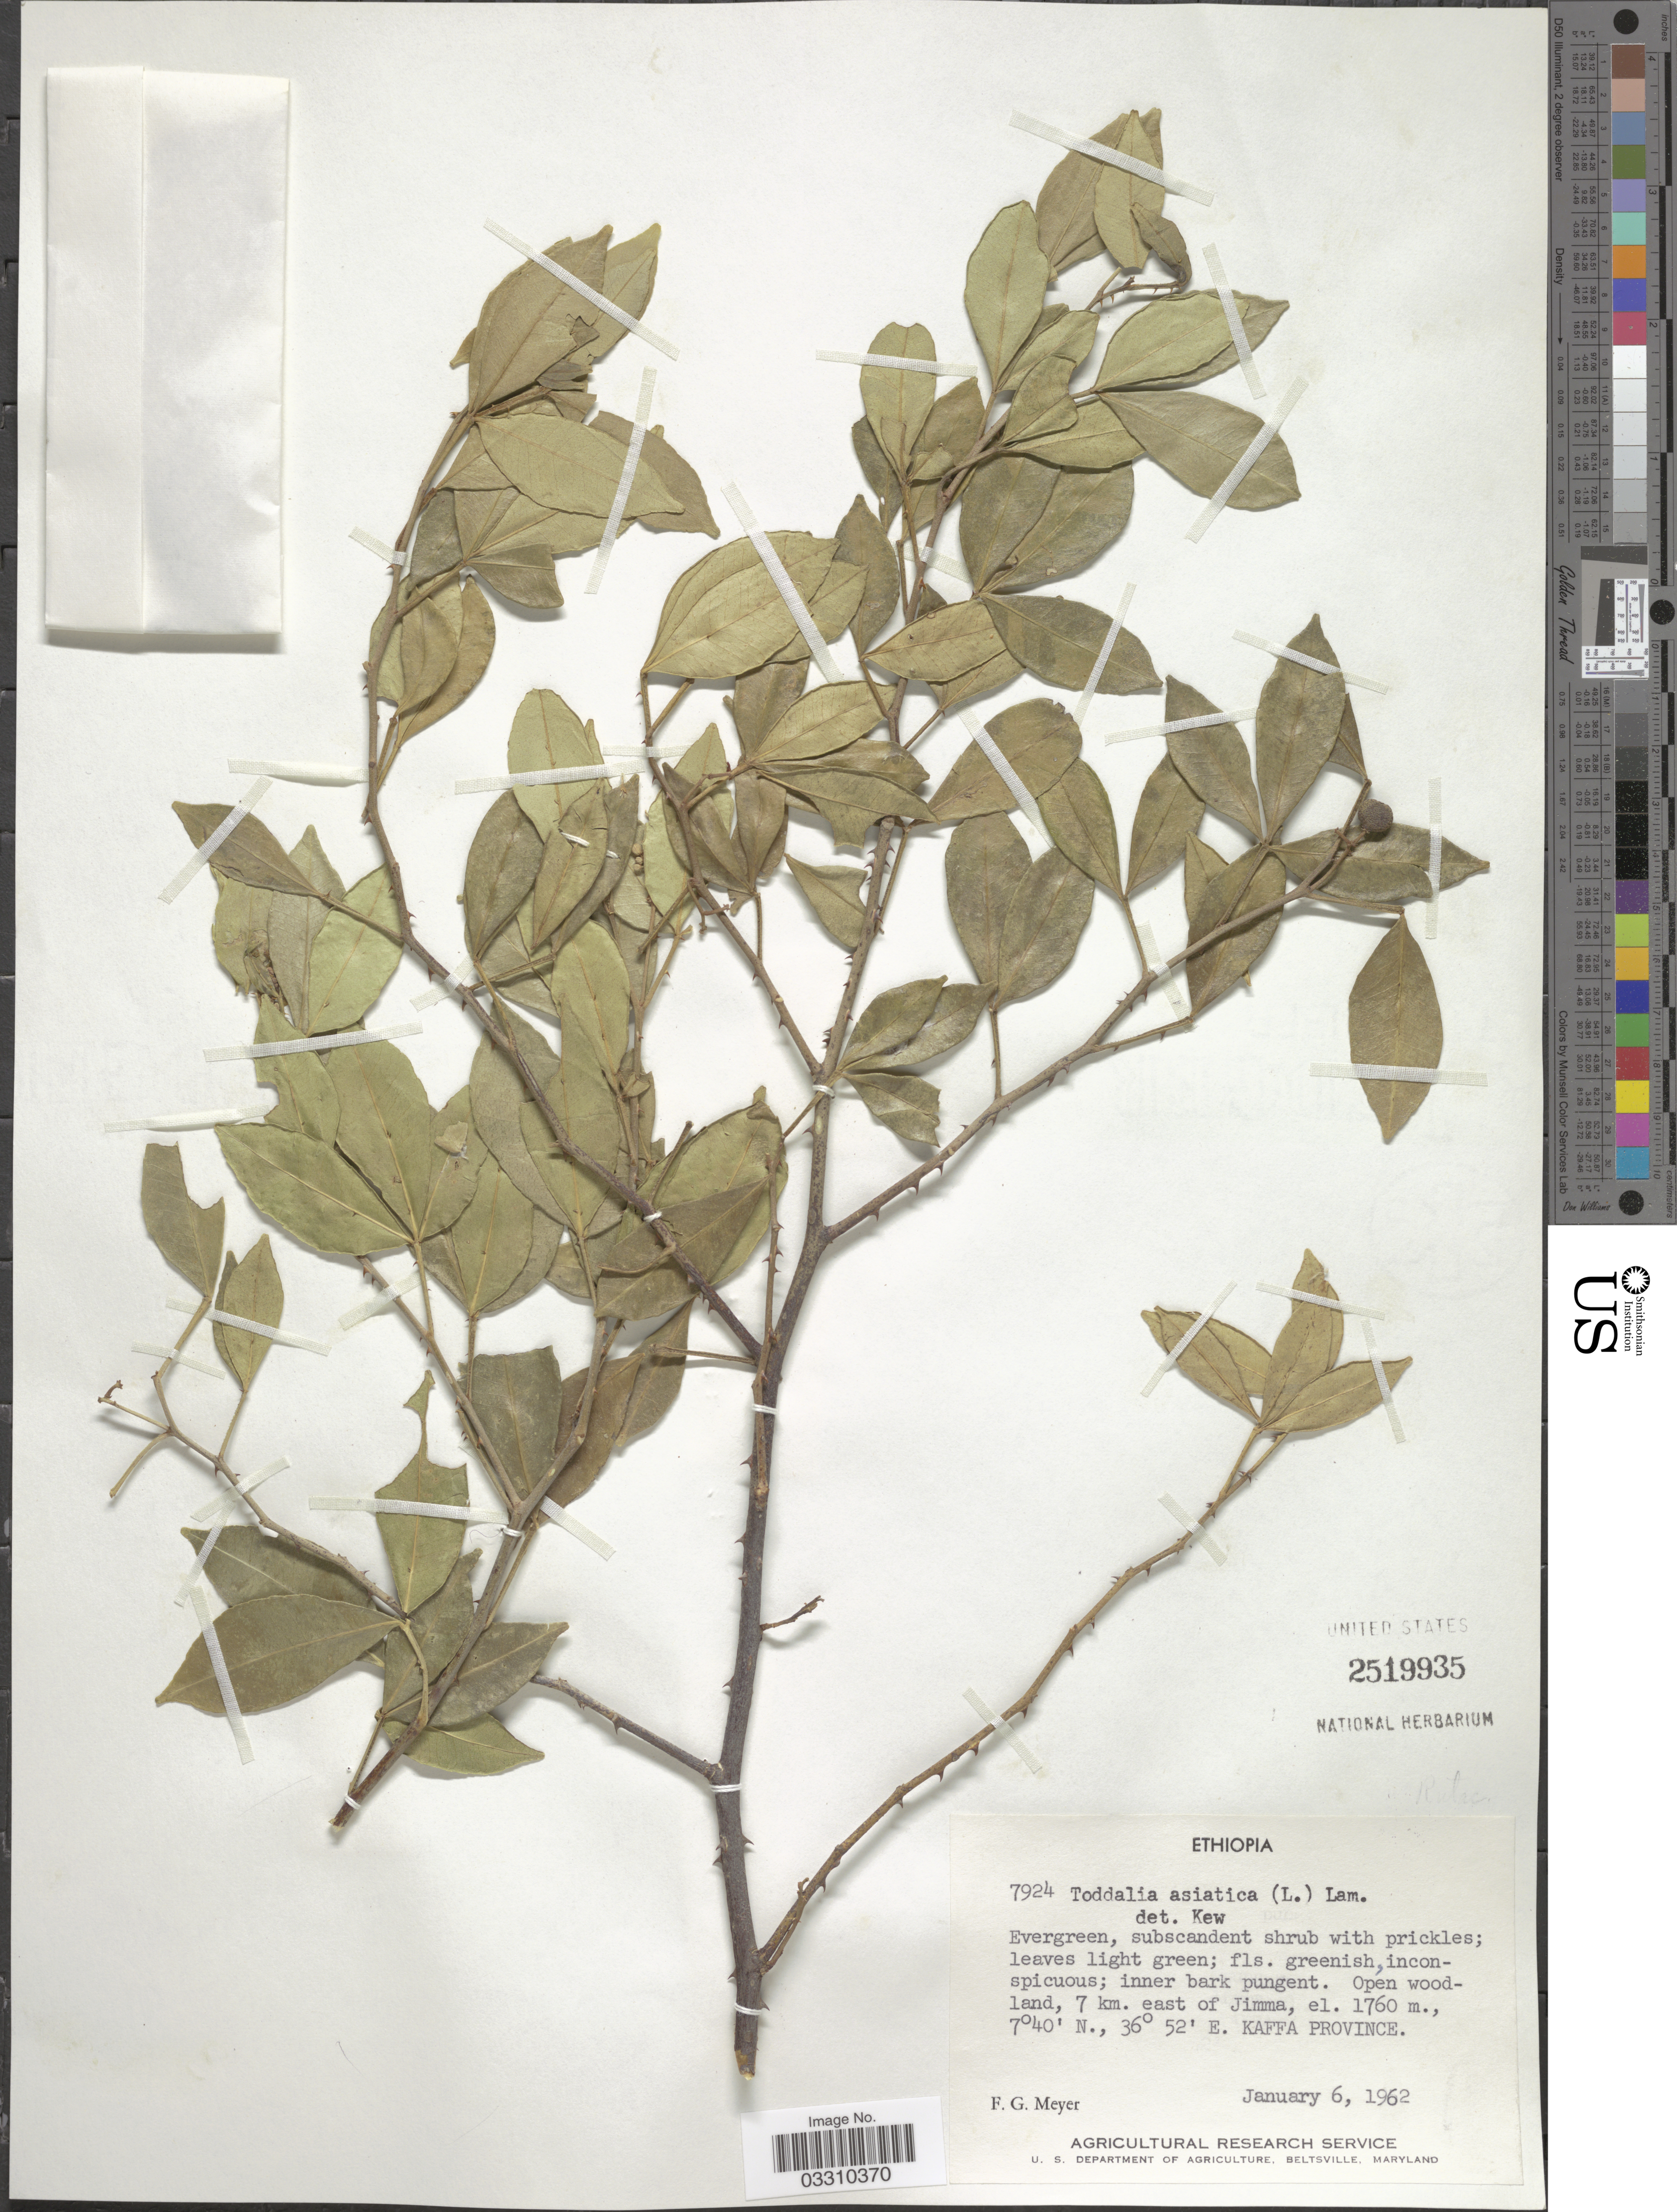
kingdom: Plantae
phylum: Tracheophyta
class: Magnoliopsida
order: Sapindales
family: Rutaceae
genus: Zanthoxylum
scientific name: Zanthoxylum asiaticum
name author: (L.) Appelhans et al.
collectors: F. G. Meyer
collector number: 7924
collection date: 1962-01-06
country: Ethiopia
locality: Open woodland, 7 km. east of Jimma, Kaffa Province.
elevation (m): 1760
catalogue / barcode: US 2519935